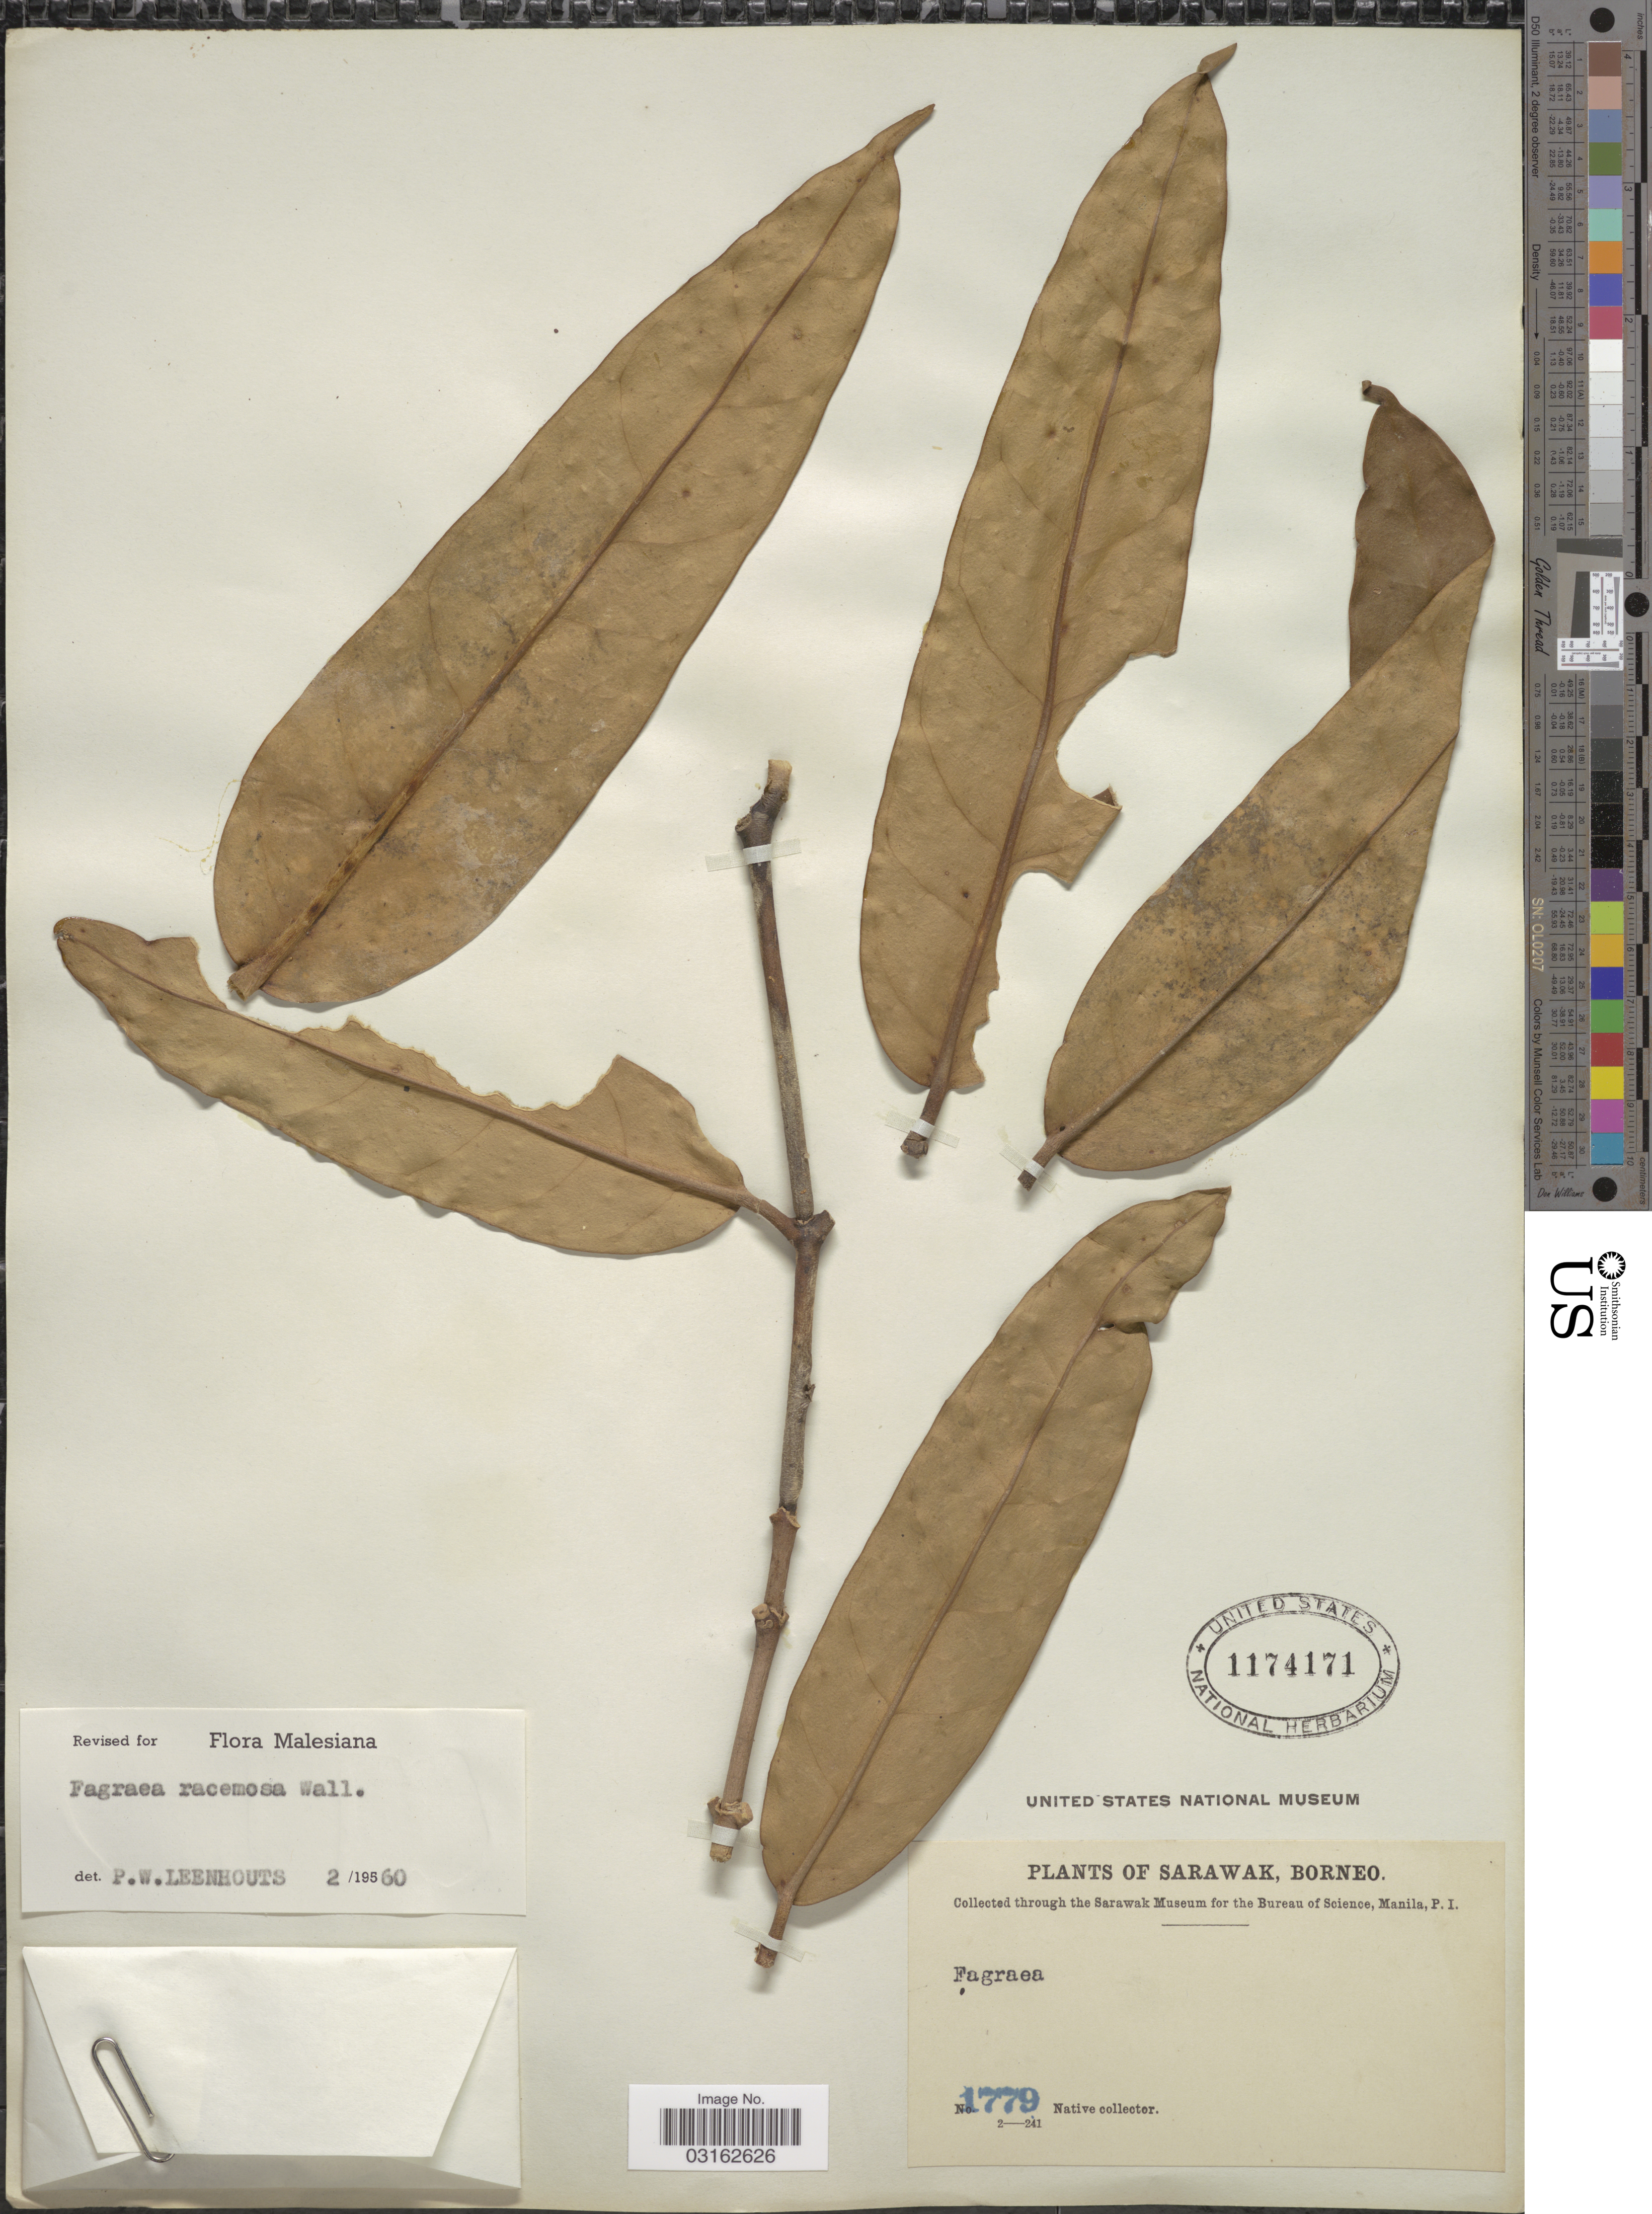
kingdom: Plantae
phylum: Tracheophyta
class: Magnoliopsida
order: Gentianales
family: Gentianaceae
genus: Fagraea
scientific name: Fagraea racemosa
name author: Jack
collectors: Native collector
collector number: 1779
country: Malaysia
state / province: Sarawak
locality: Sarawak, Borneo.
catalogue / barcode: US 1174171